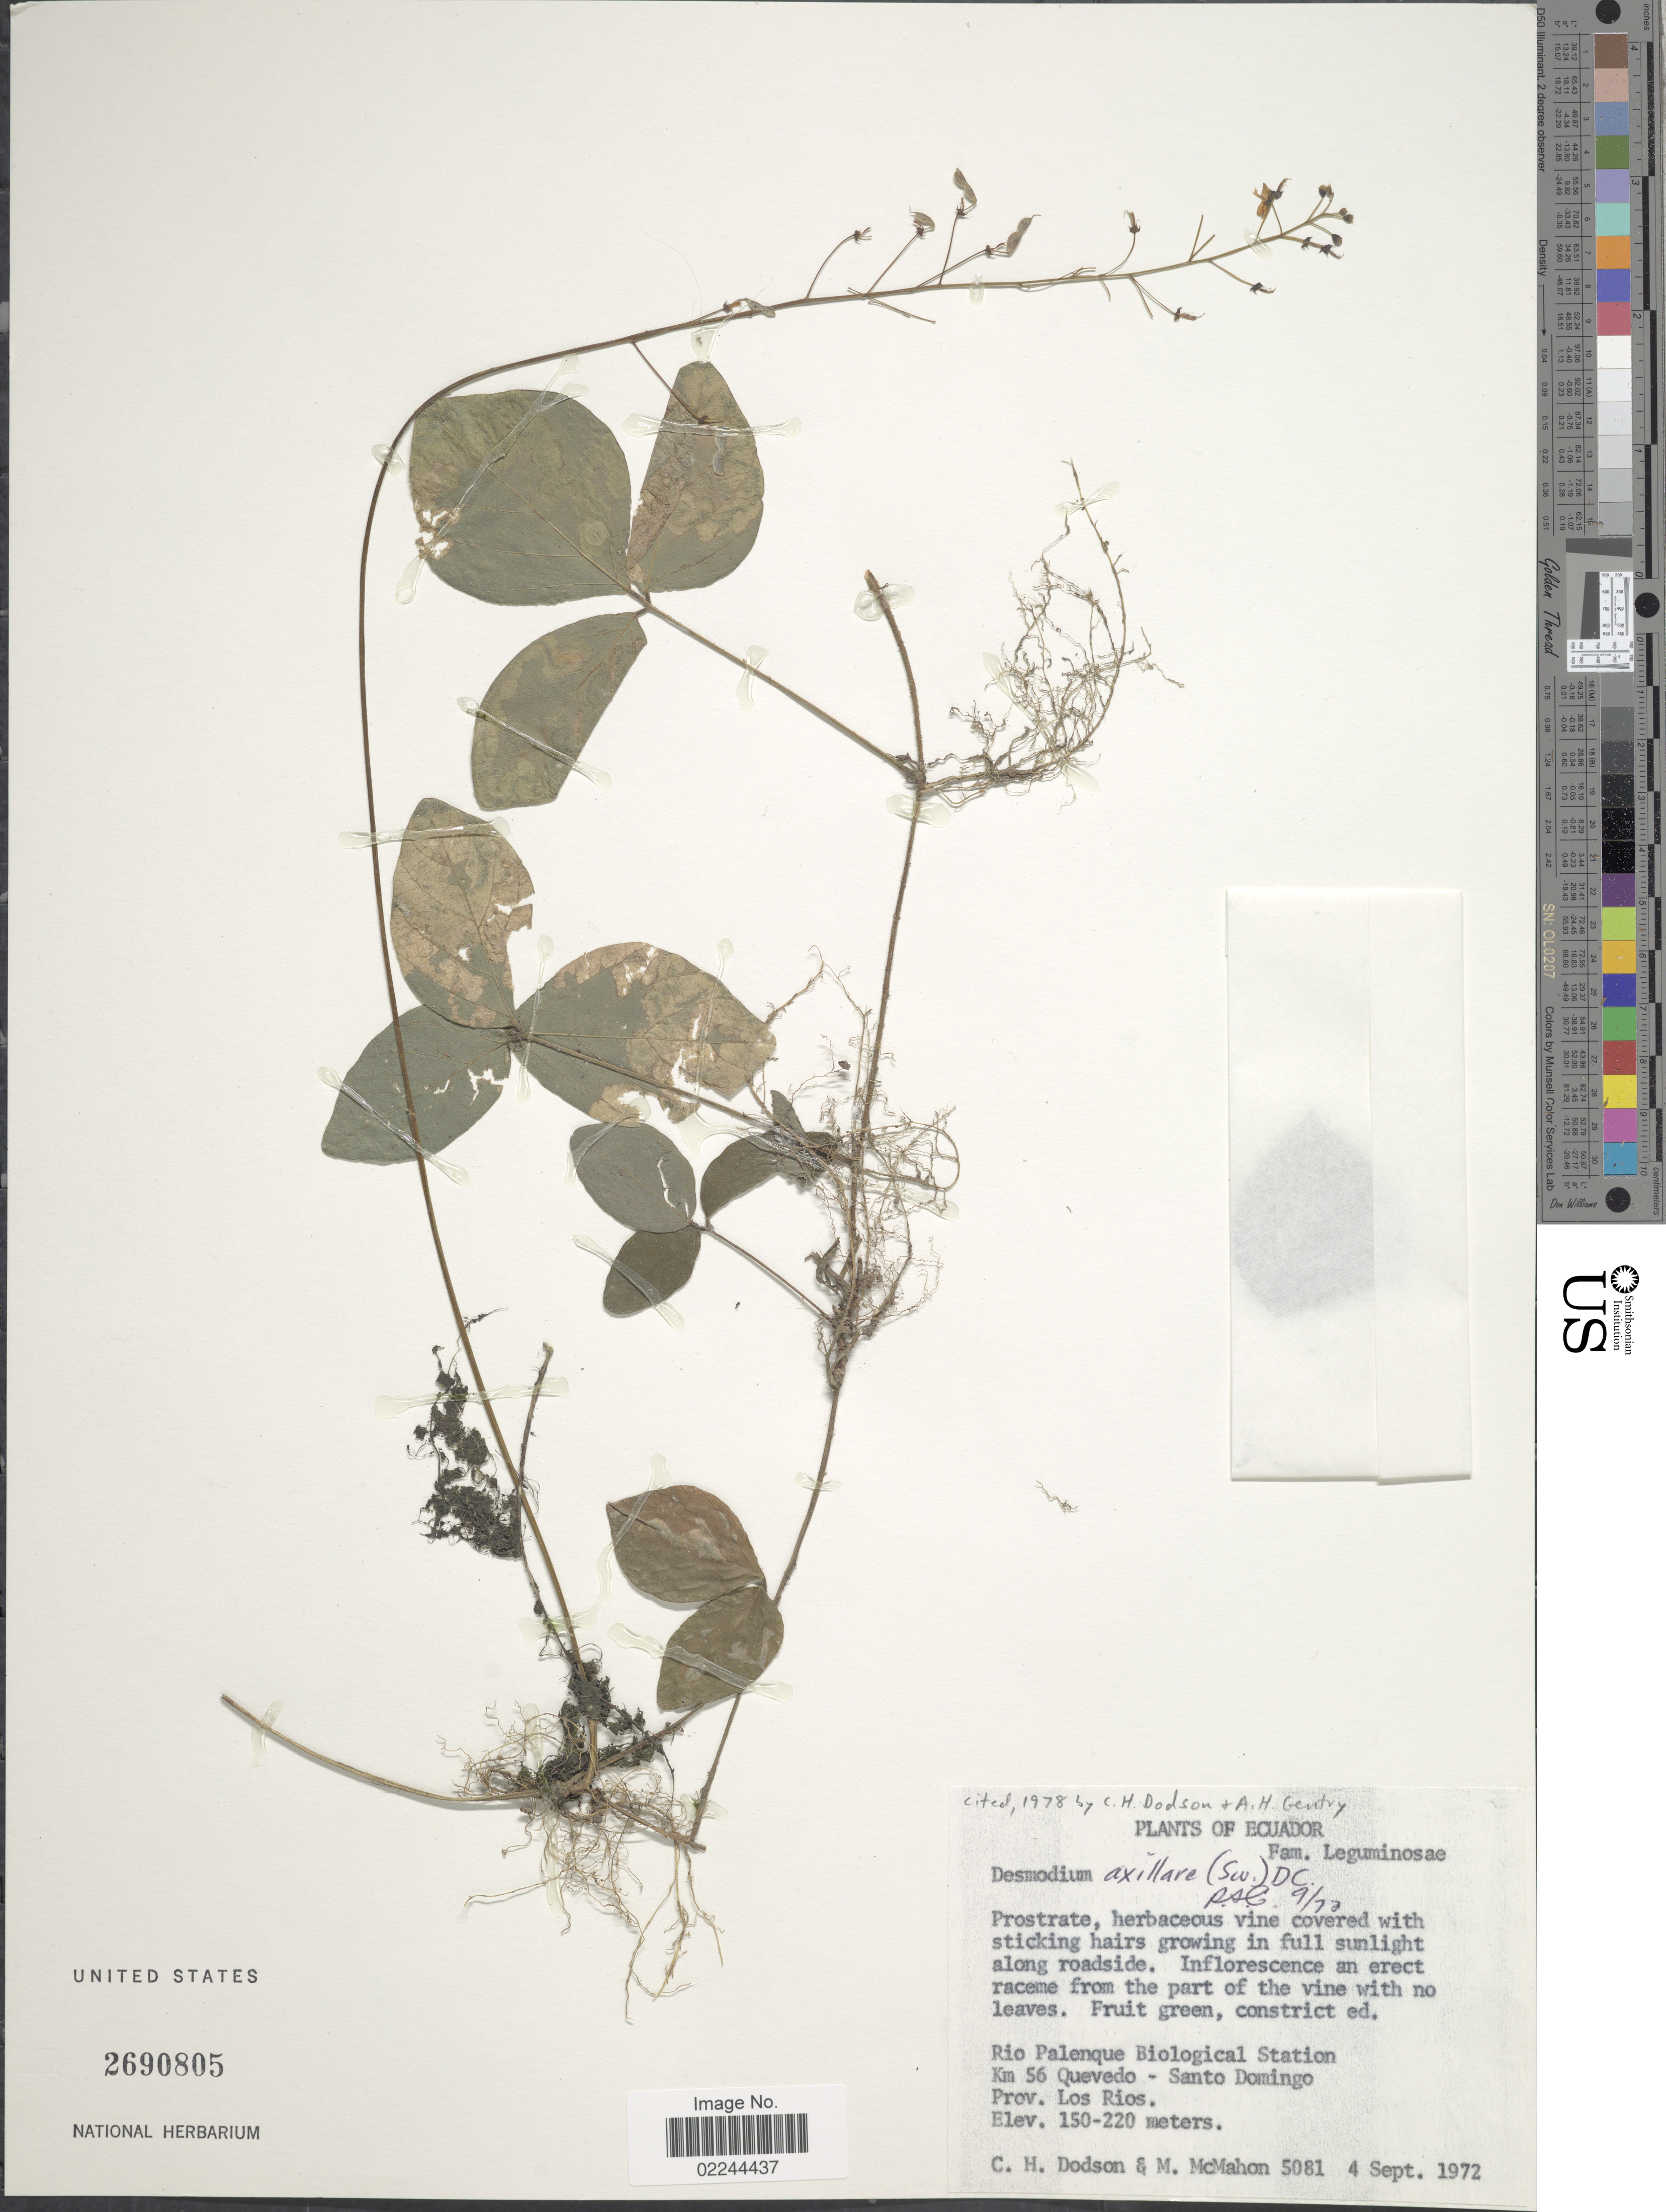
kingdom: Plantae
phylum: Tracheophyta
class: Magnoliopsida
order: Fabales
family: Fabaceae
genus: Desmodium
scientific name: Desmodium axillare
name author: (Sw.) DC.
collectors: C. H. Dodson & M. McMahon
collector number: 5081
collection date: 1972-09-04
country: Ecuador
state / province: Los Ríos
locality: Rio Palenque Biological Station Km 56 Quevedo - Santo Domingo. Prov. Los Rios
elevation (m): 150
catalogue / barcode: US 2690805